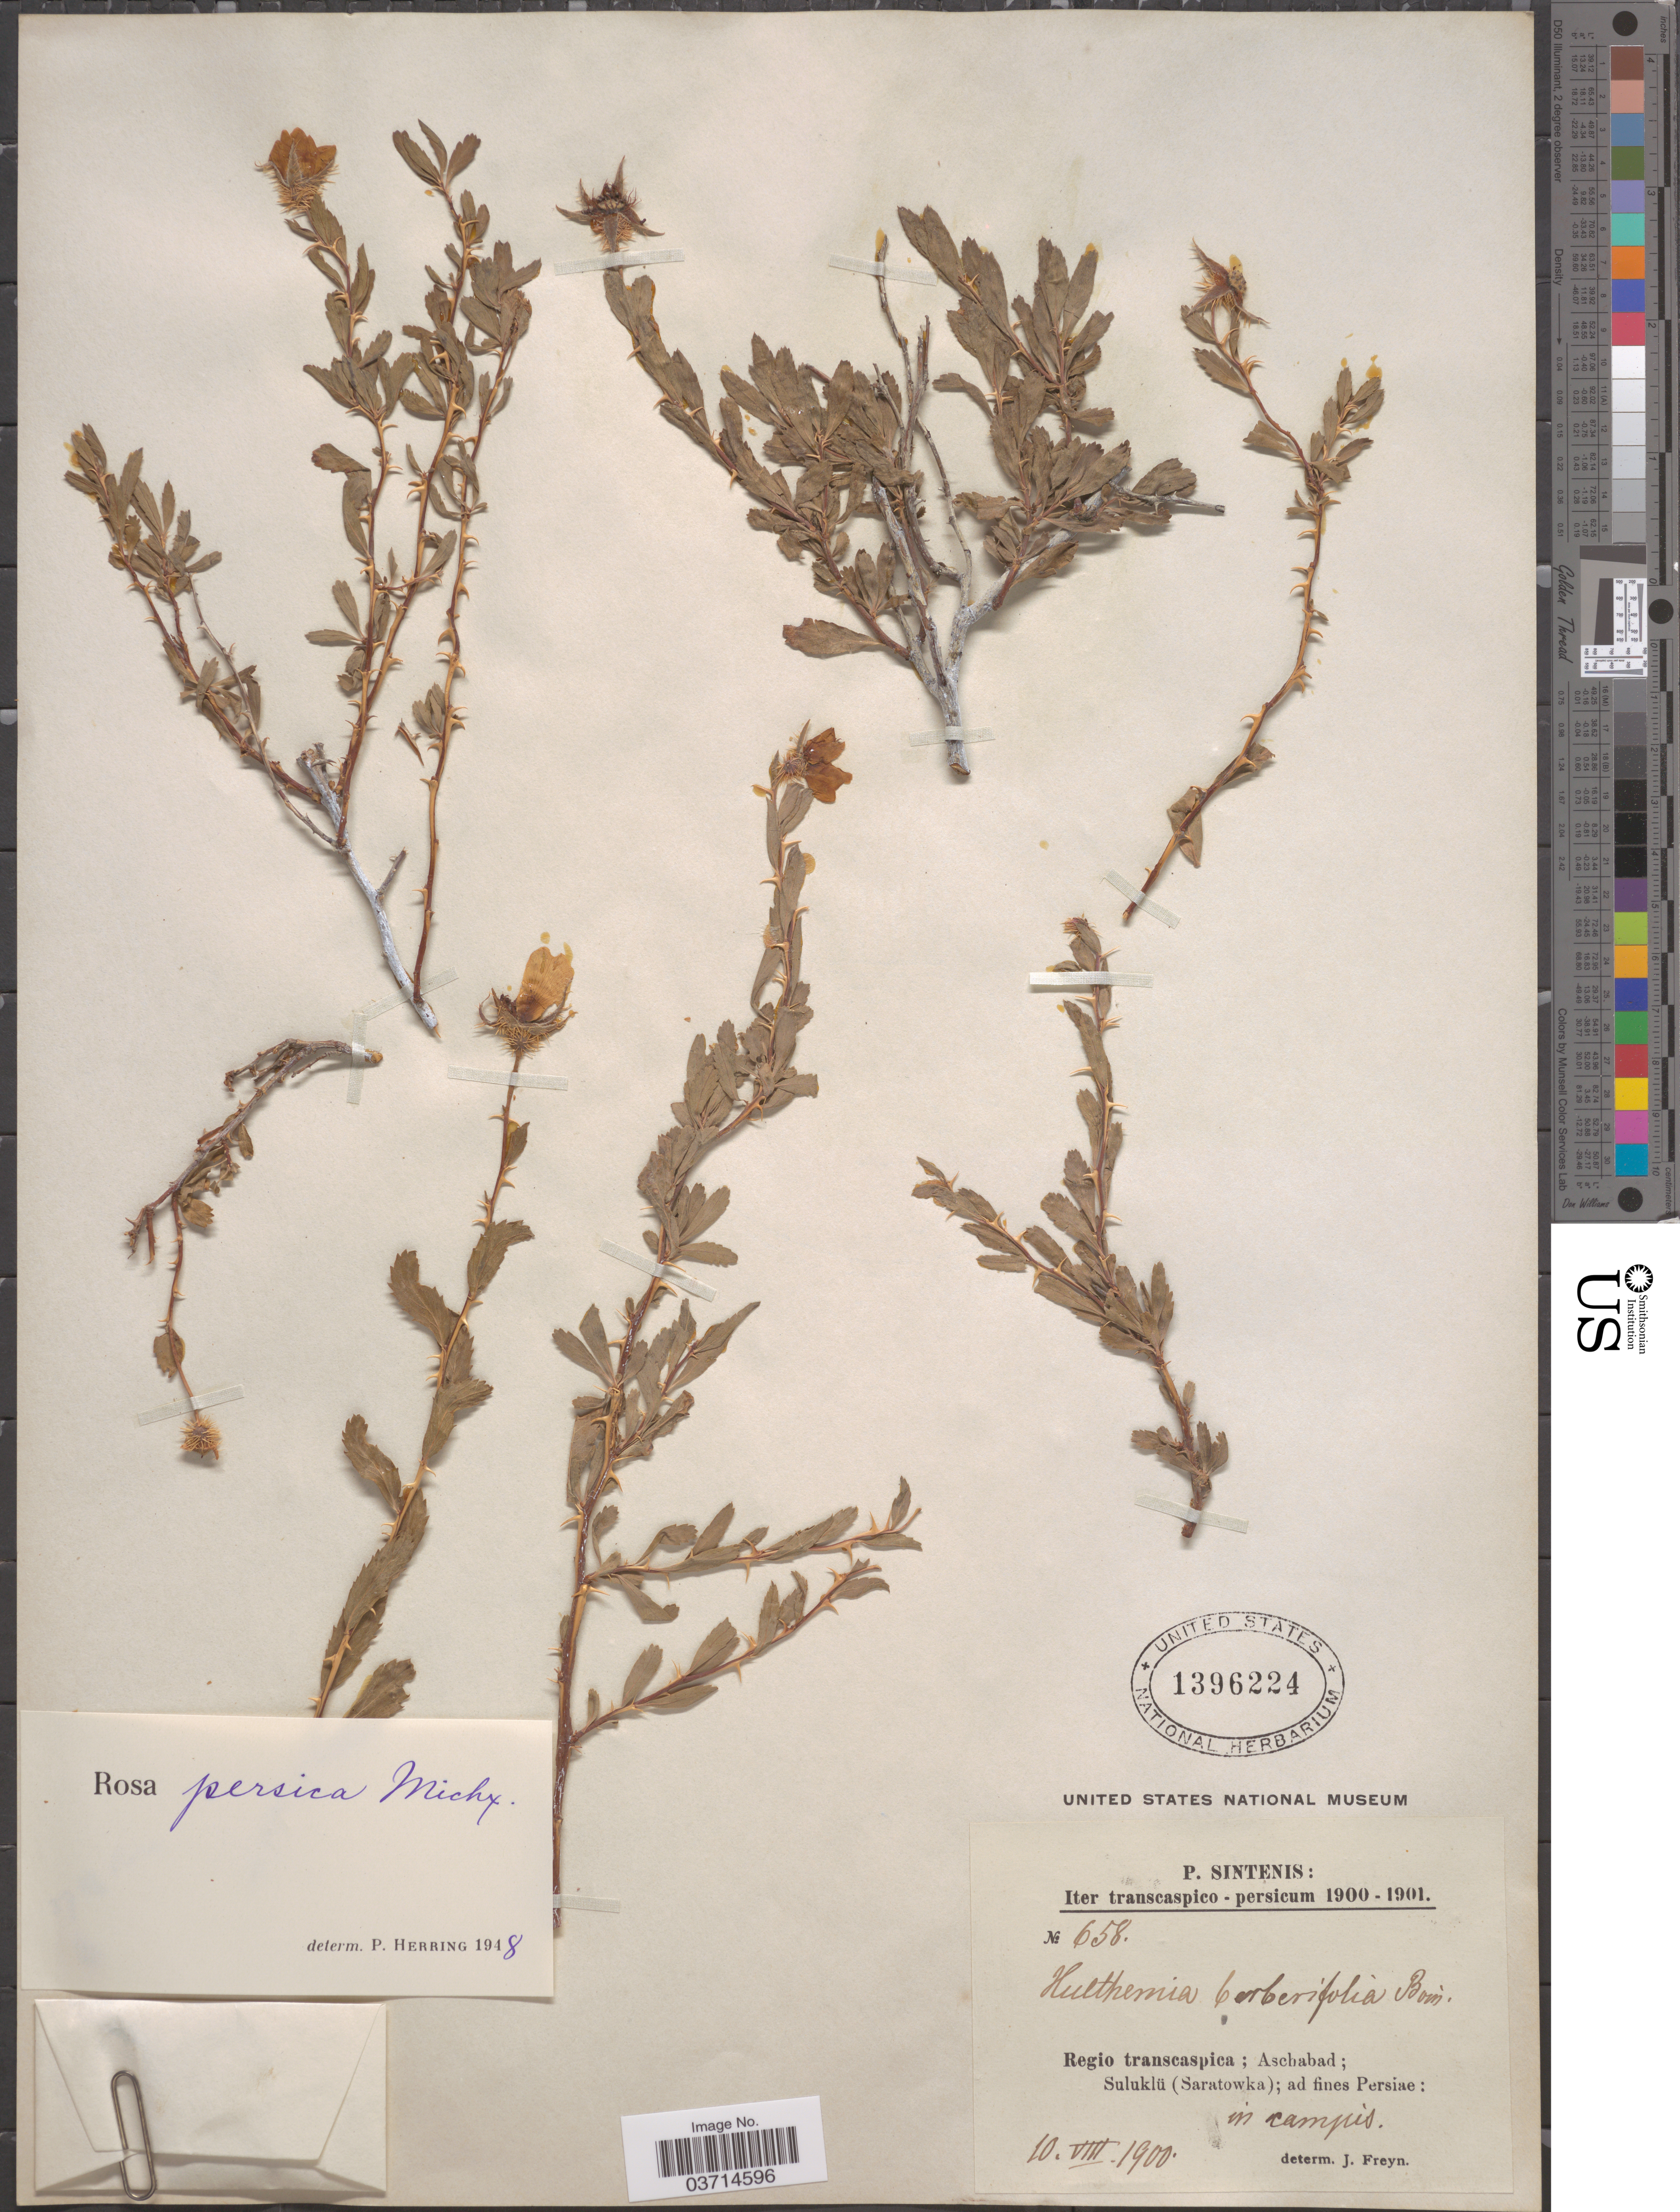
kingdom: Plantae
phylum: Tracheophyta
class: Magnoliopsida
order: Rosales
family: Rosaceae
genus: Rosa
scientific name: Rosa persica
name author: J.F. Gmel.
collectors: P. Sintenis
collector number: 658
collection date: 1900-08-10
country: Iran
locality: Transcaspico - persicum. Regio transcaspica ; Aschabad; Suluklü (Saratowka); ad fines Persiae.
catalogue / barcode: US 1396224